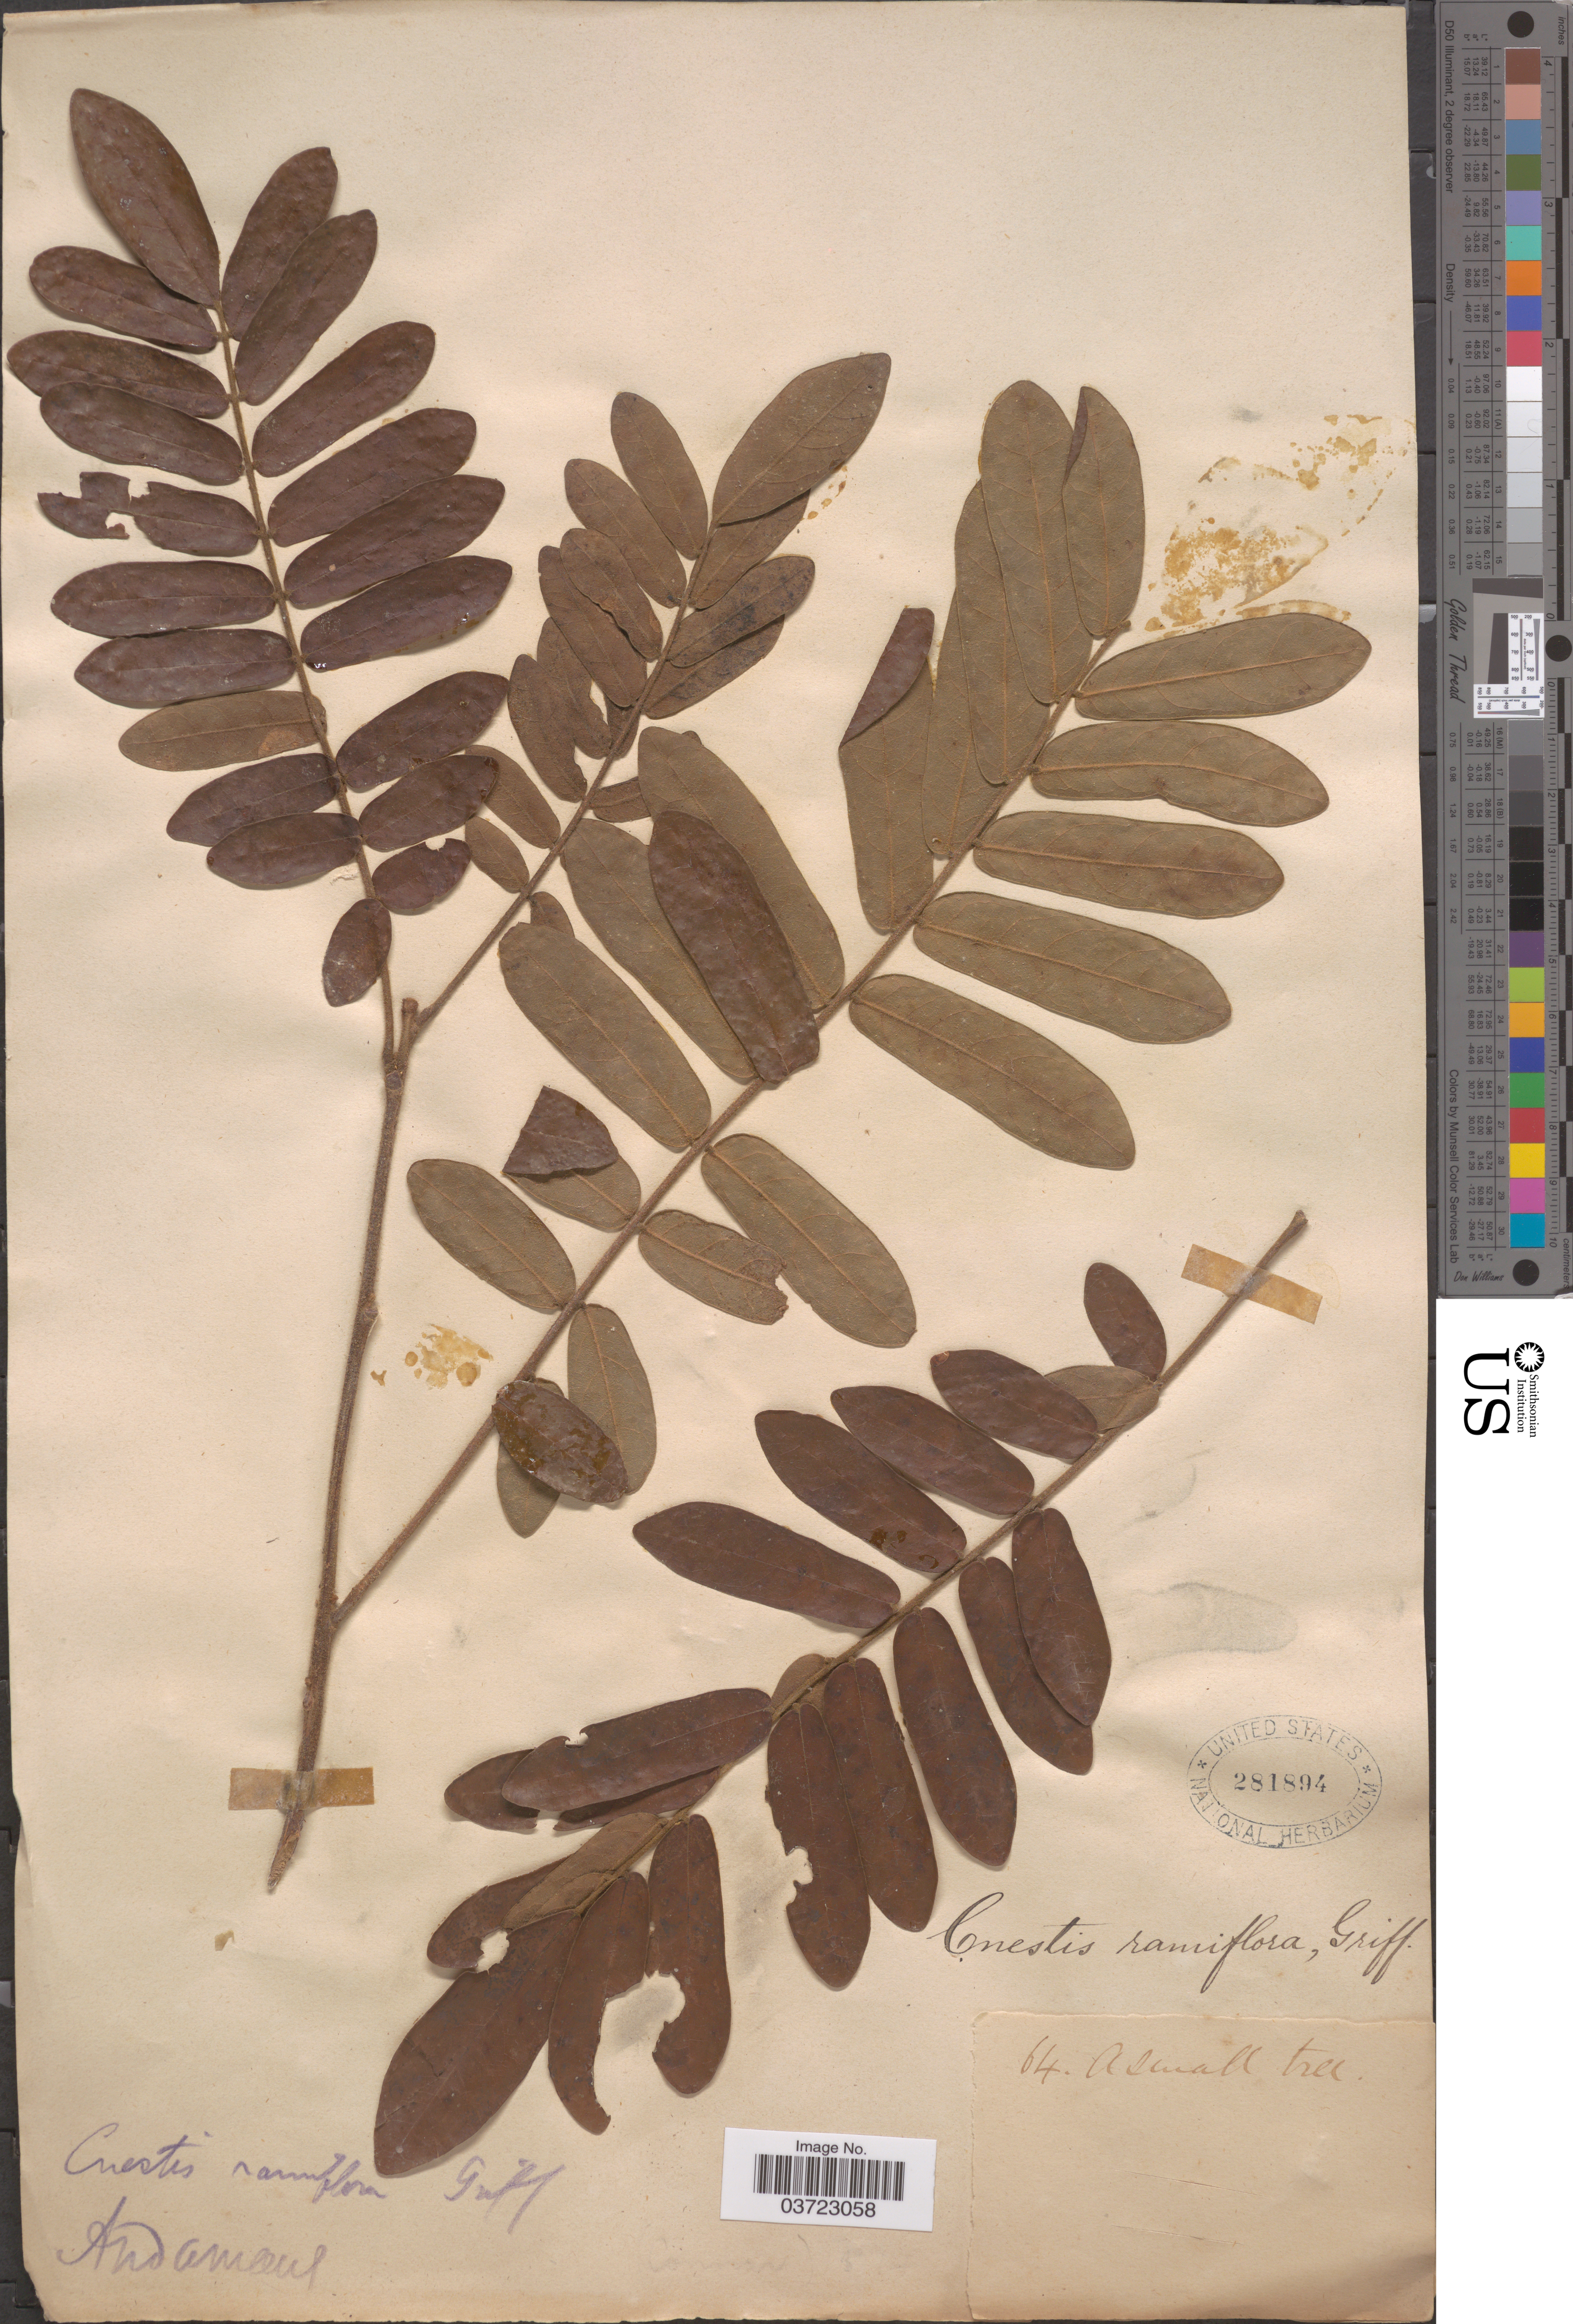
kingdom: Plantae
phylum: Tracheophyta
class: Magnoliopsida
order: Oxalidales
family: Connaraceae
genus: Cnestis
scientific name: Cnestis palala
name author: (Lour.) Merr.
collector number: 64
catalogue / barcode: US 281894